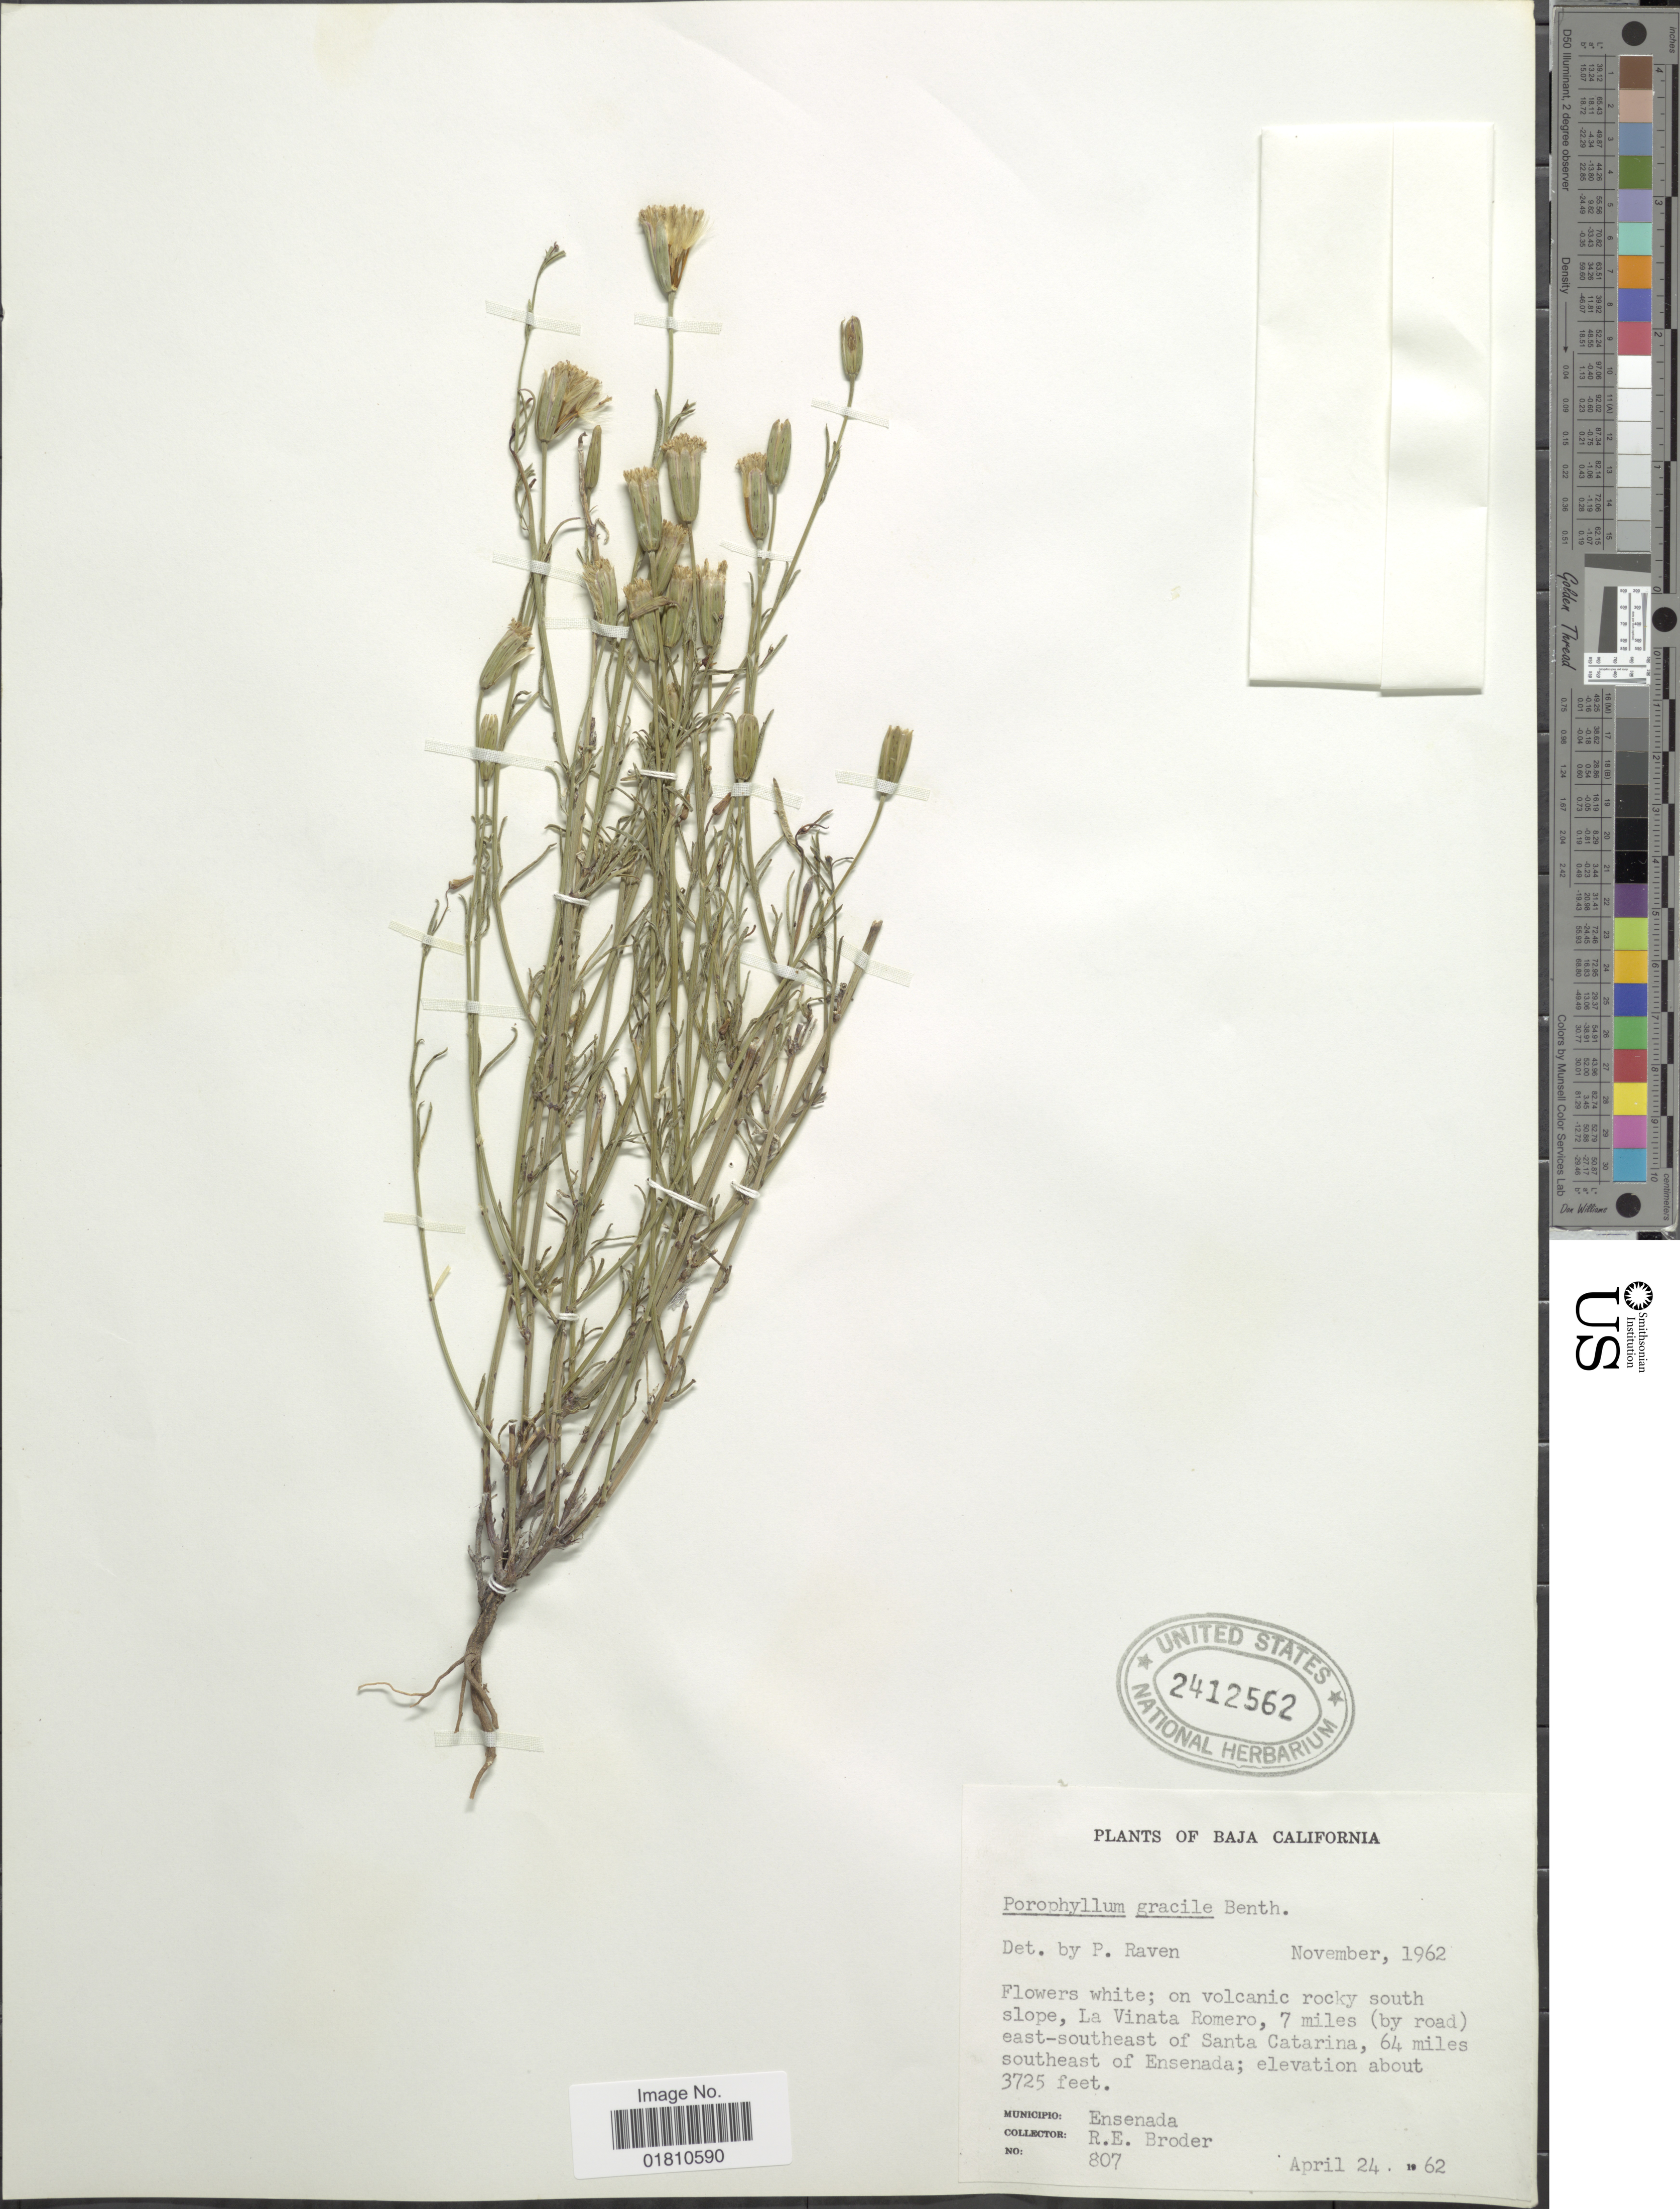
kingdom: Plantae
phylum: Tracheophyta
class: Magnoliopsida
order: Asterales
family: Asteraceae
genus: Porophyllum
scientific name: Porophyllum gracile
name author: Benth.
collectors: R. Broder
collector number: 807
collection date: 1962-04-24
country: Mexico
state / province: Baja California Norte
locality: On volcanic rocky south slope, La Vinata Romero, 7 miles (by road) east-southeast of Santa Catarina, 64 miles southeast of Ensenada, Municipio: Ensenada.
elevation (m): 1135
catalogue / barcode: US 2412562